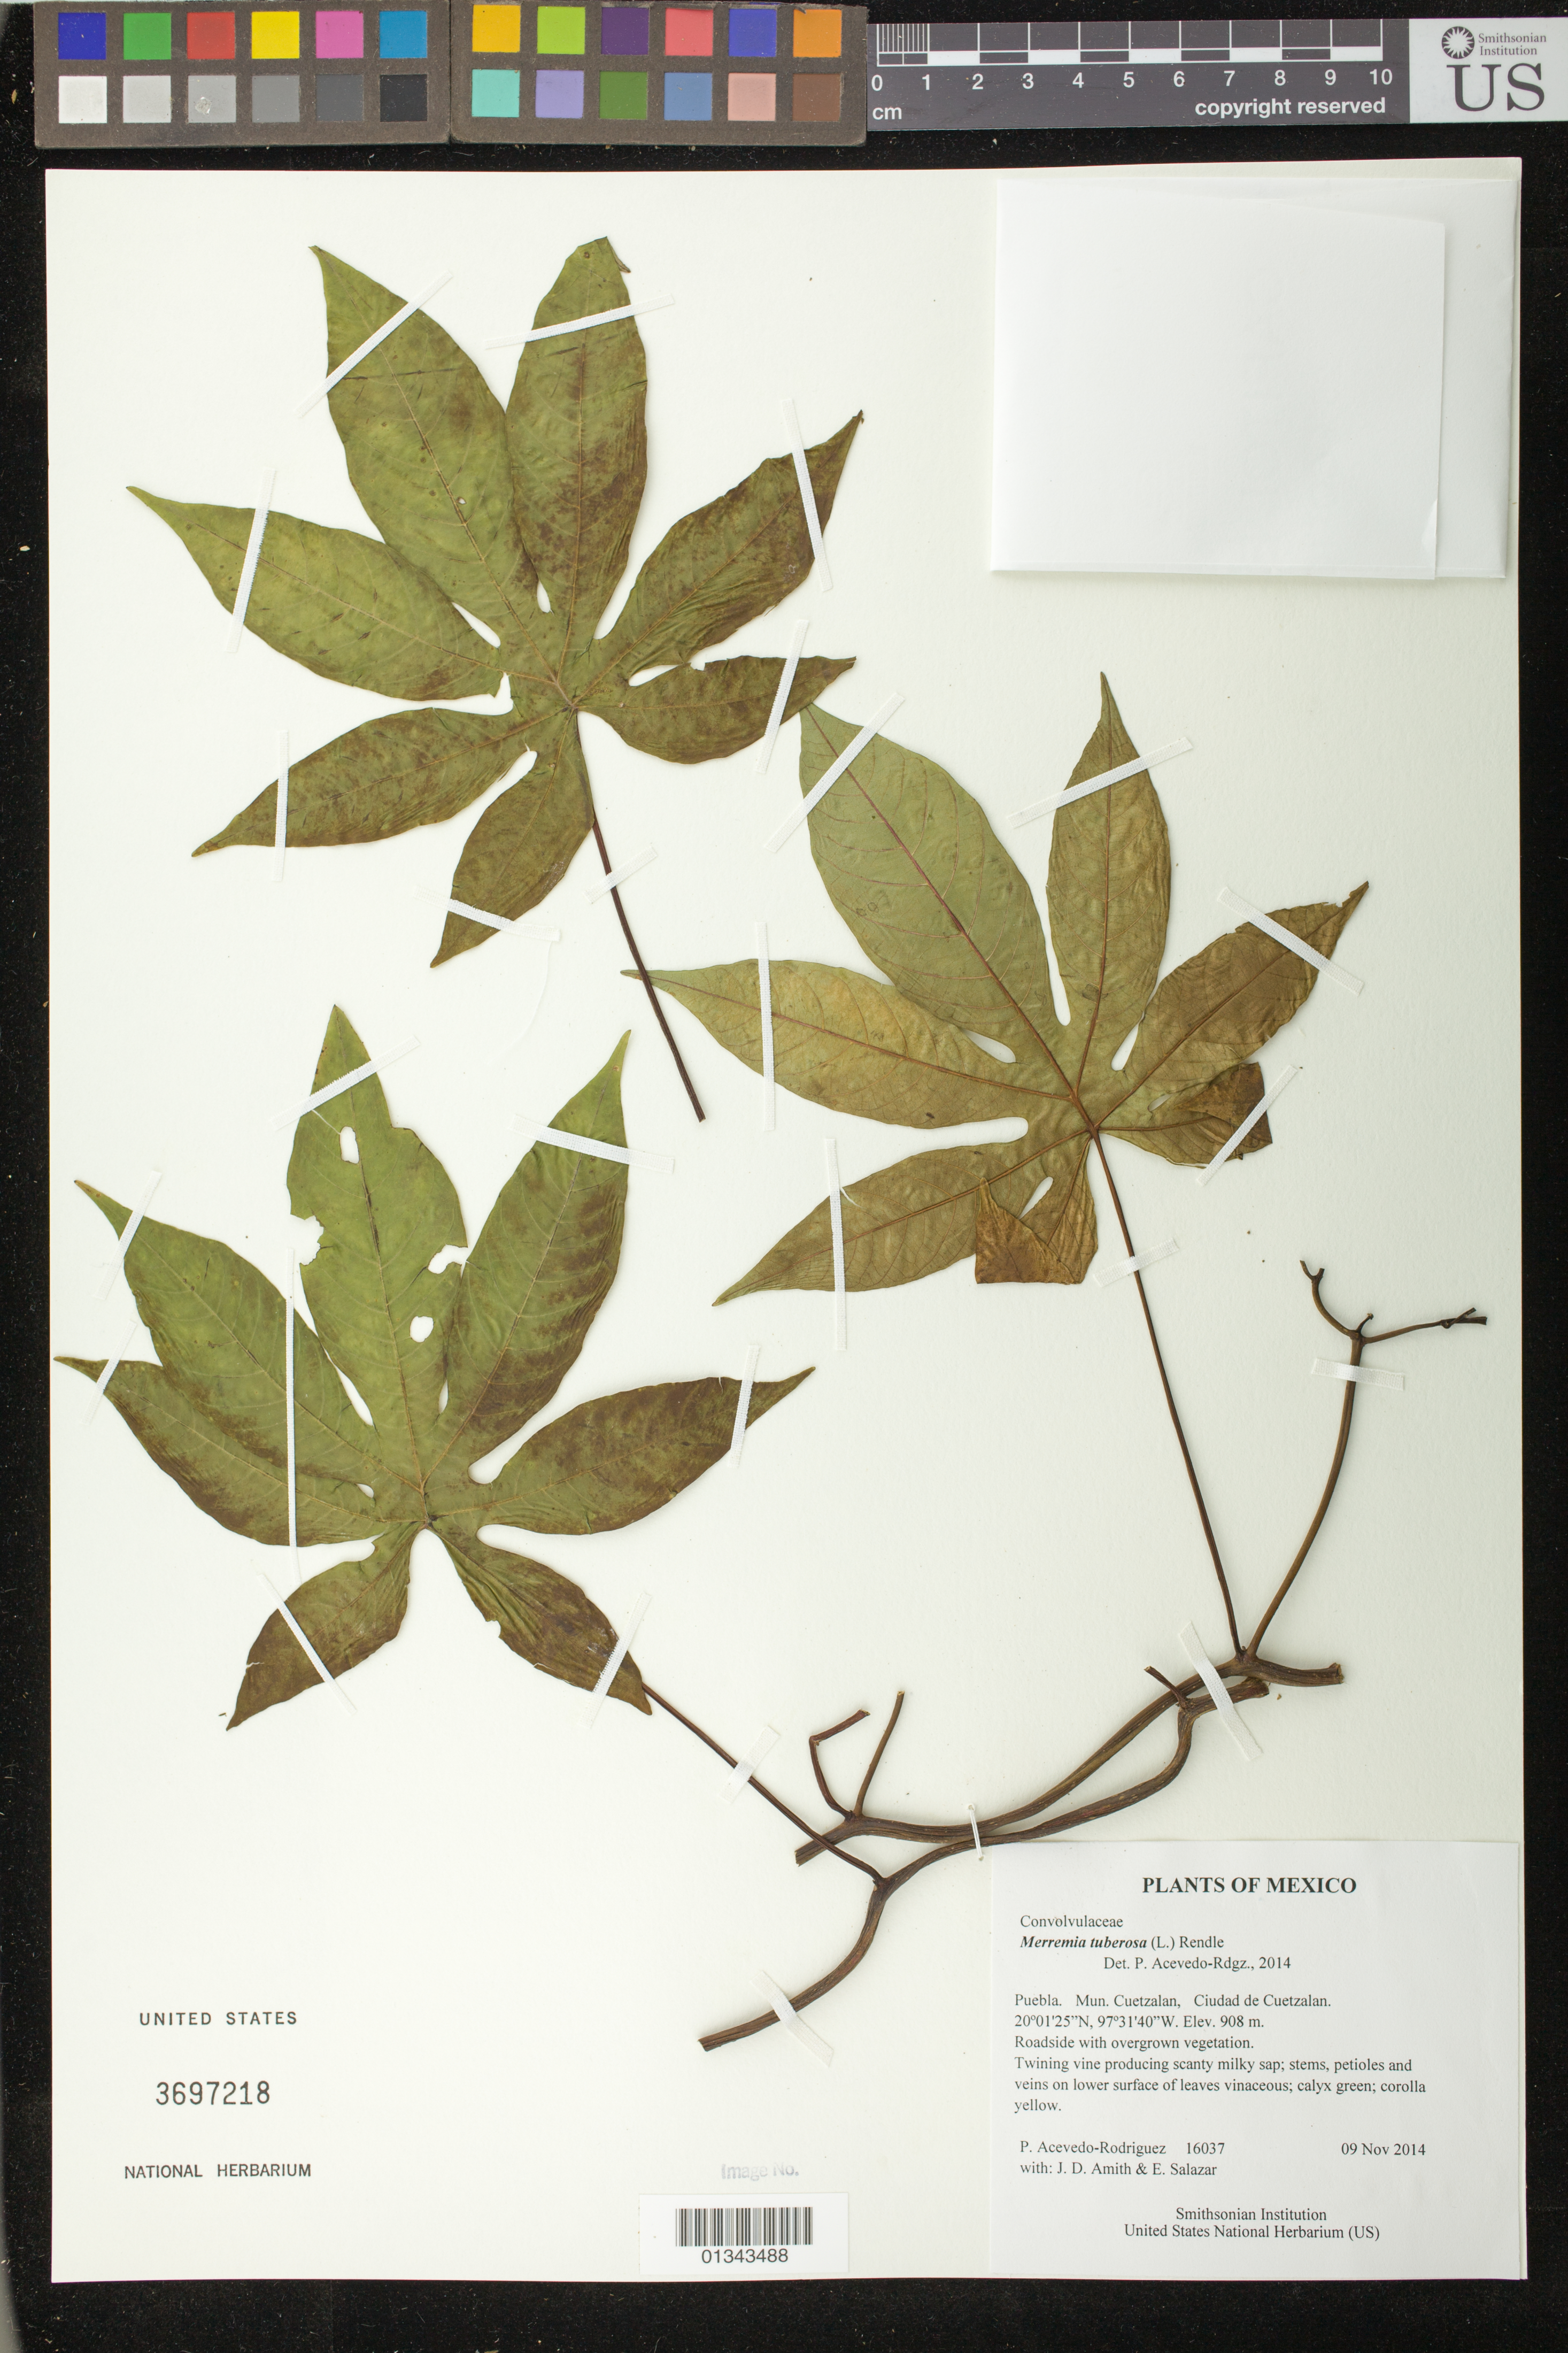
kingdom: Plantae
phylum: Tracheophyta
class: Magnoliopsida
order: Solanales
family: Convolvulaceae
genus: Distimake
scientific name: Distimake tuberosus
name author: (L.) A. R. Simões & Staples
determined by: Strong, Mark T., (BOT), Smithsonian Institution - National Museum of Natural History (UNITED STATES)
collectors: P. Acevedo-Rodr., J. D. Amith & E. Salazar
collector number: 16037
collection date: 2014-11-09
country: Mexico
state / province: Puebla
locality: Mun. Cuetzalan, Ciudad de Cuetzalan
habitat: Roadside with overgrown vegetation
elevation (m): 908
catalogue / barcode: US 3697218